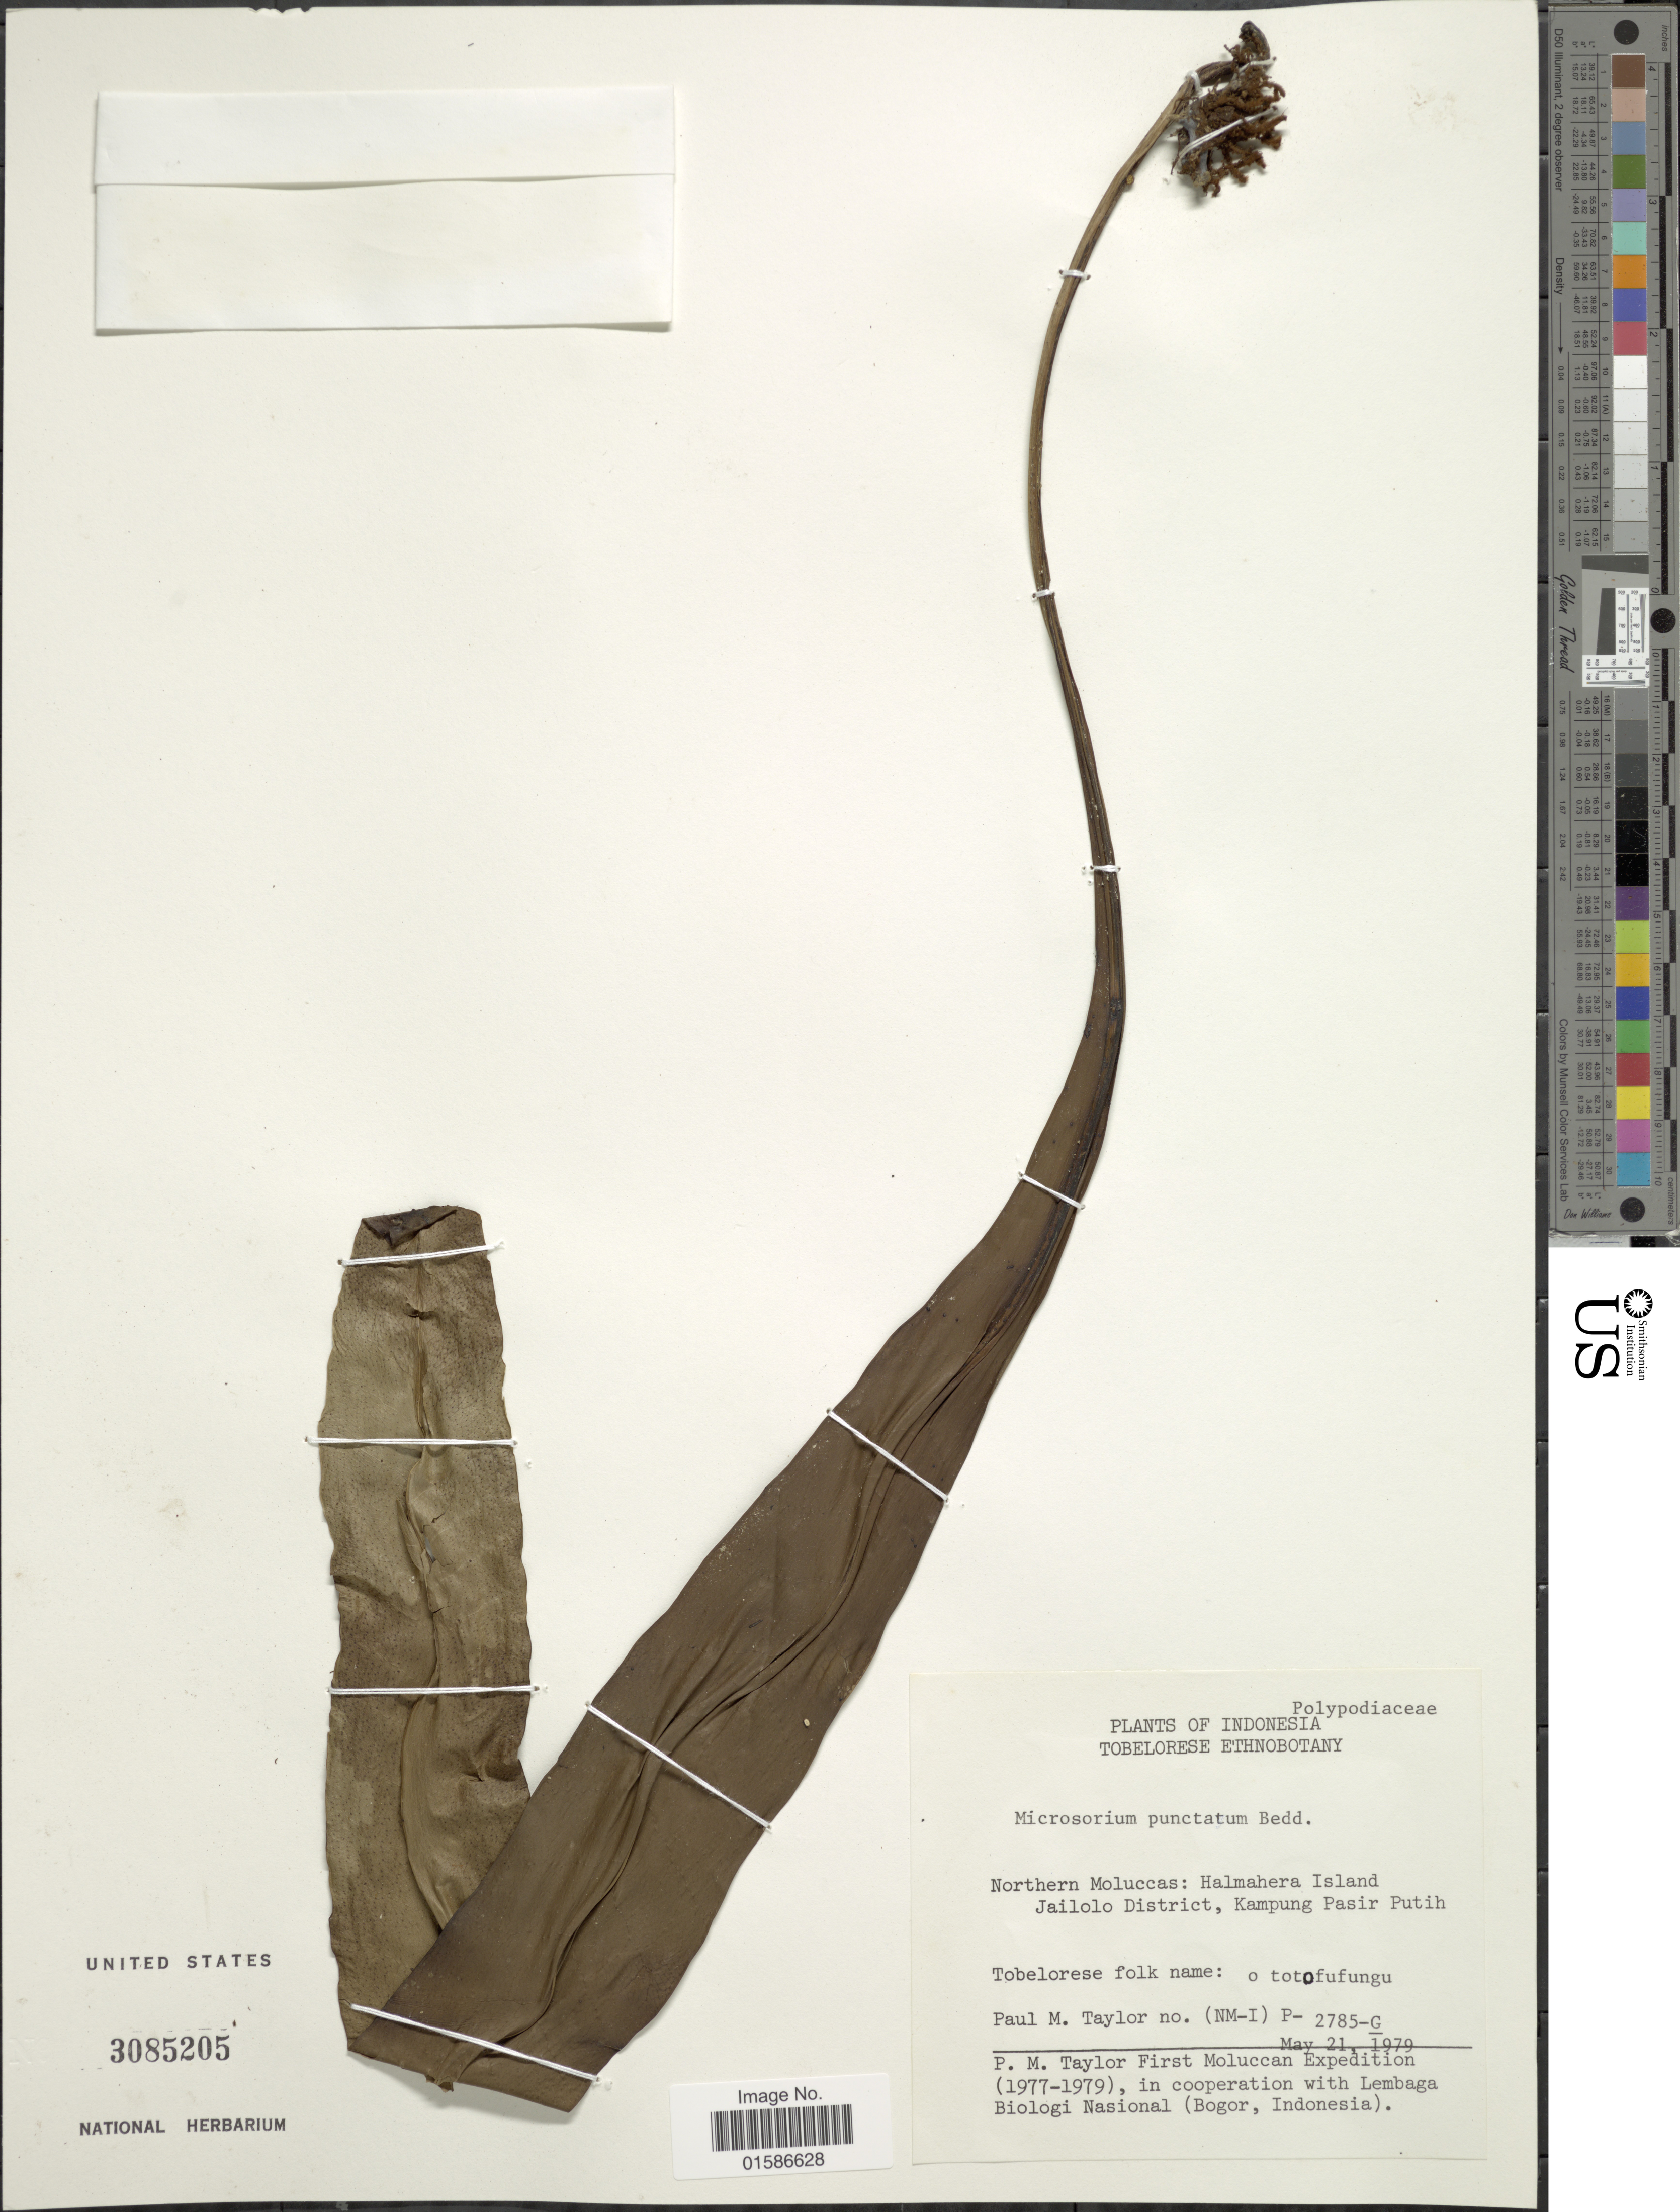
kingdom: Plantae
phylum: Tracheophyta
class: Polypodiopsida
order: Polypodiales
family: Polypodiaceae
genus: Microsorum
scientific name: Microsorum punctatum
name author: (L.) Copel.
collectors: P. M. Taylor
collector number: (NM-I) P-2785-G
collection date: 1979-05-21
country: Indonesia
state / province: Maluku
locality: Northern Mollucas: Halmahera Island Jailolo District, kampung Pasir Putih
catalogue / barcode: US 3085205